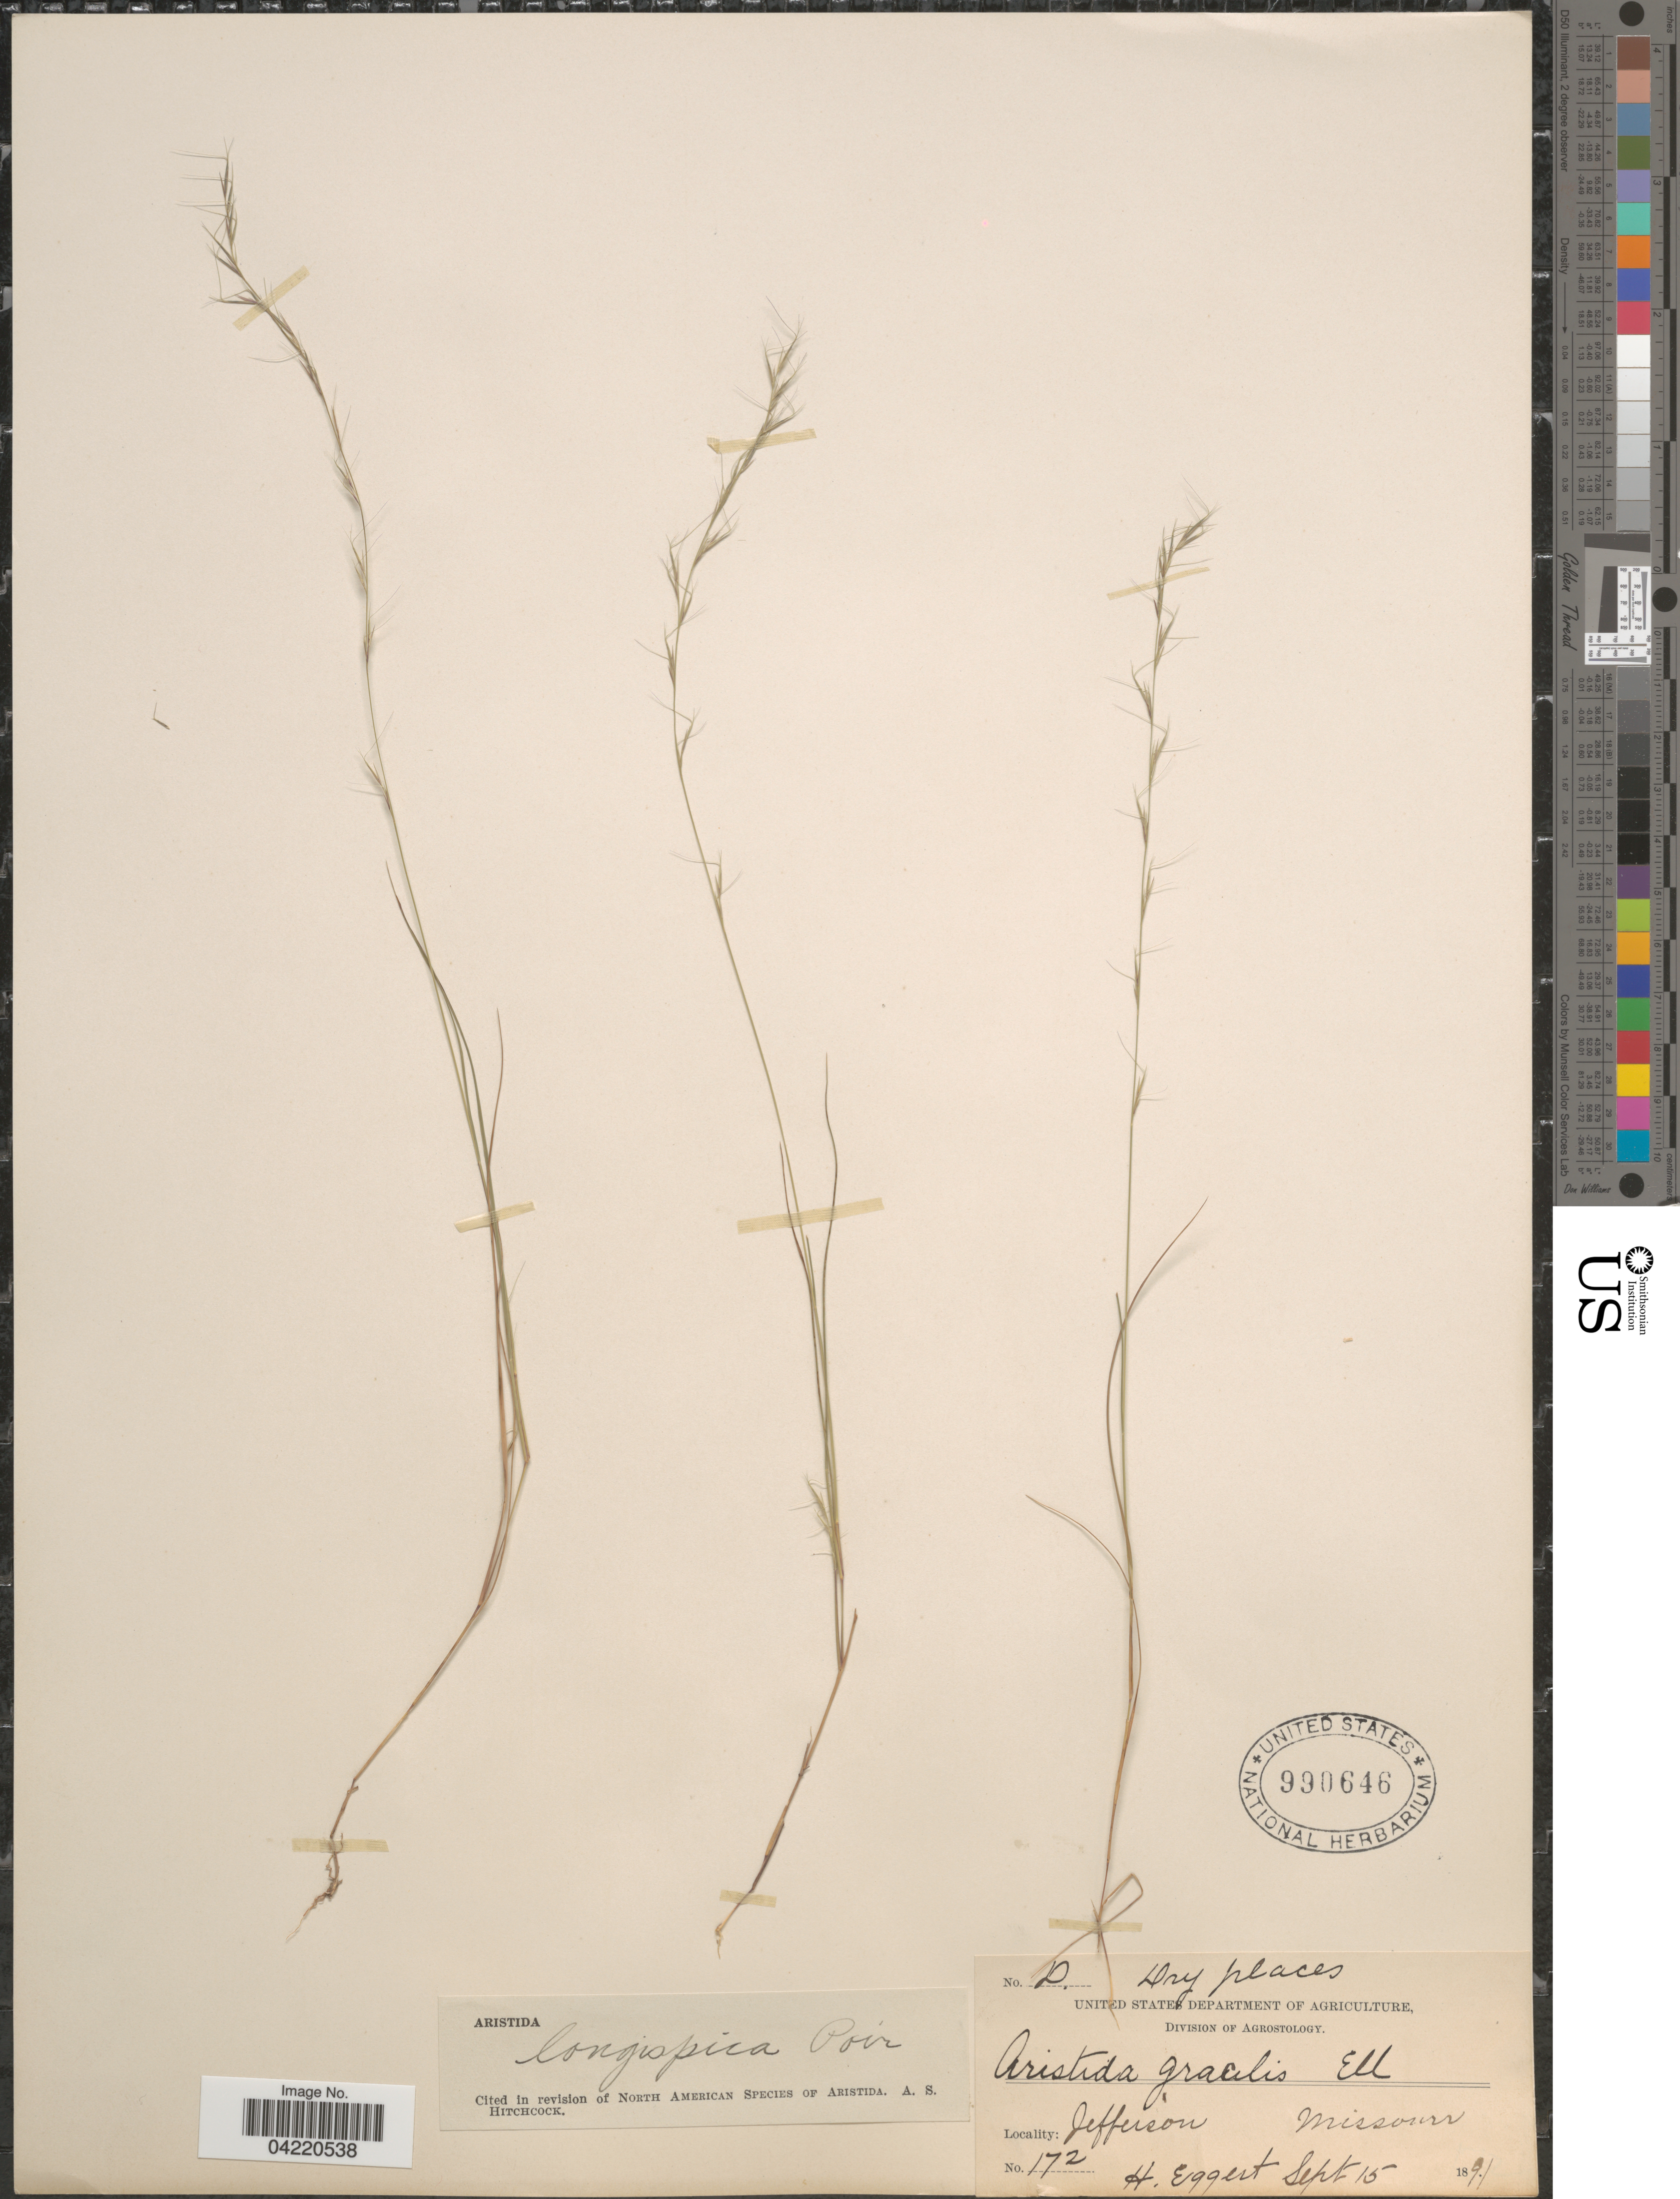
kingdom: Plantae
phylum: Tracheophyta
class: Liliopsida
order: Poales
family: Poaceae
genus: Aristida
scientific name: Aristida longespica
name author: Poir.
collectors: H. Eggert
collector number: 172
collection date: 1891-09-15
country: United States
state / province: Missouri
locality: Jefferson.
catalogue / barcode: US 990646